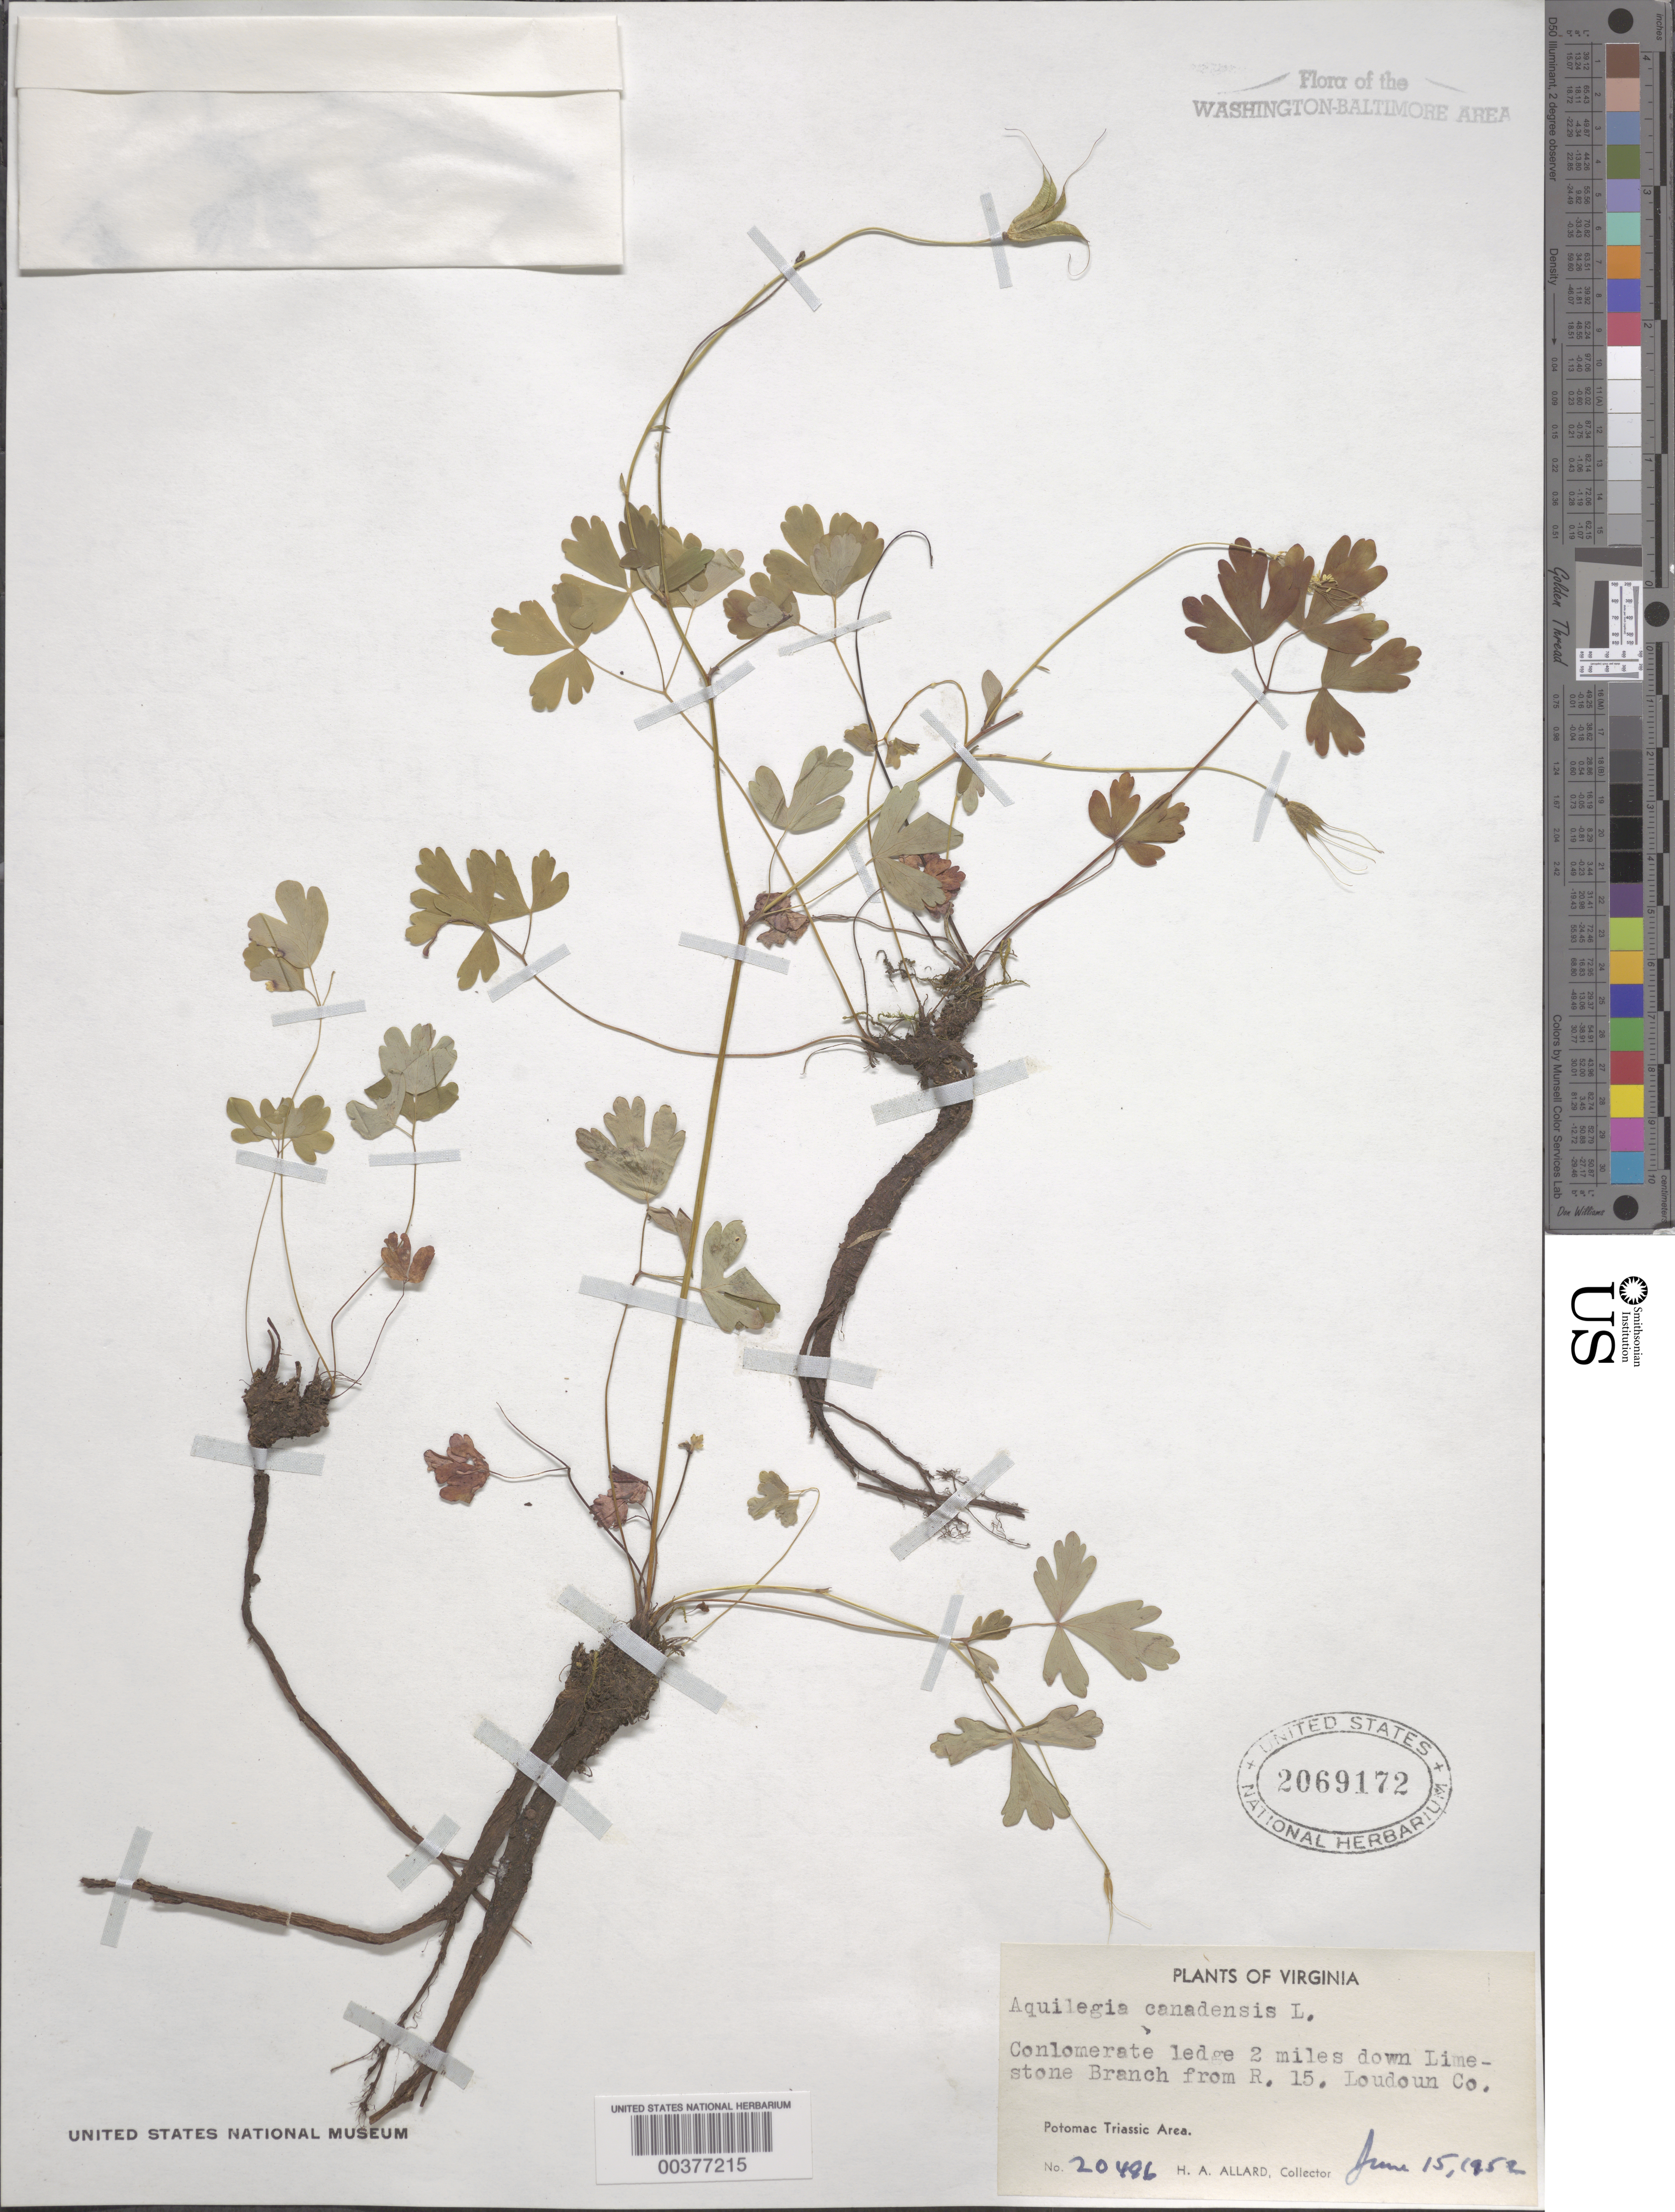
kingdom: Plantae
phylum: Tracheophyta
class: Magnoliopsida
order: Ranunculales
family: Ranunculaceae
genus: Aquilegia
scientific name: Aquilegia canadensis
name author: L.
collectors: H. A. Allard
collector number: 20486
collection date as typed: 15 Jun 1952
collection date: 1952-06-15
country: United States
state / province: Virginia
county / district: Loudoun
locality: Downstream from Route 15 on Limestone Branch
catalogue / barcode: US 2069172